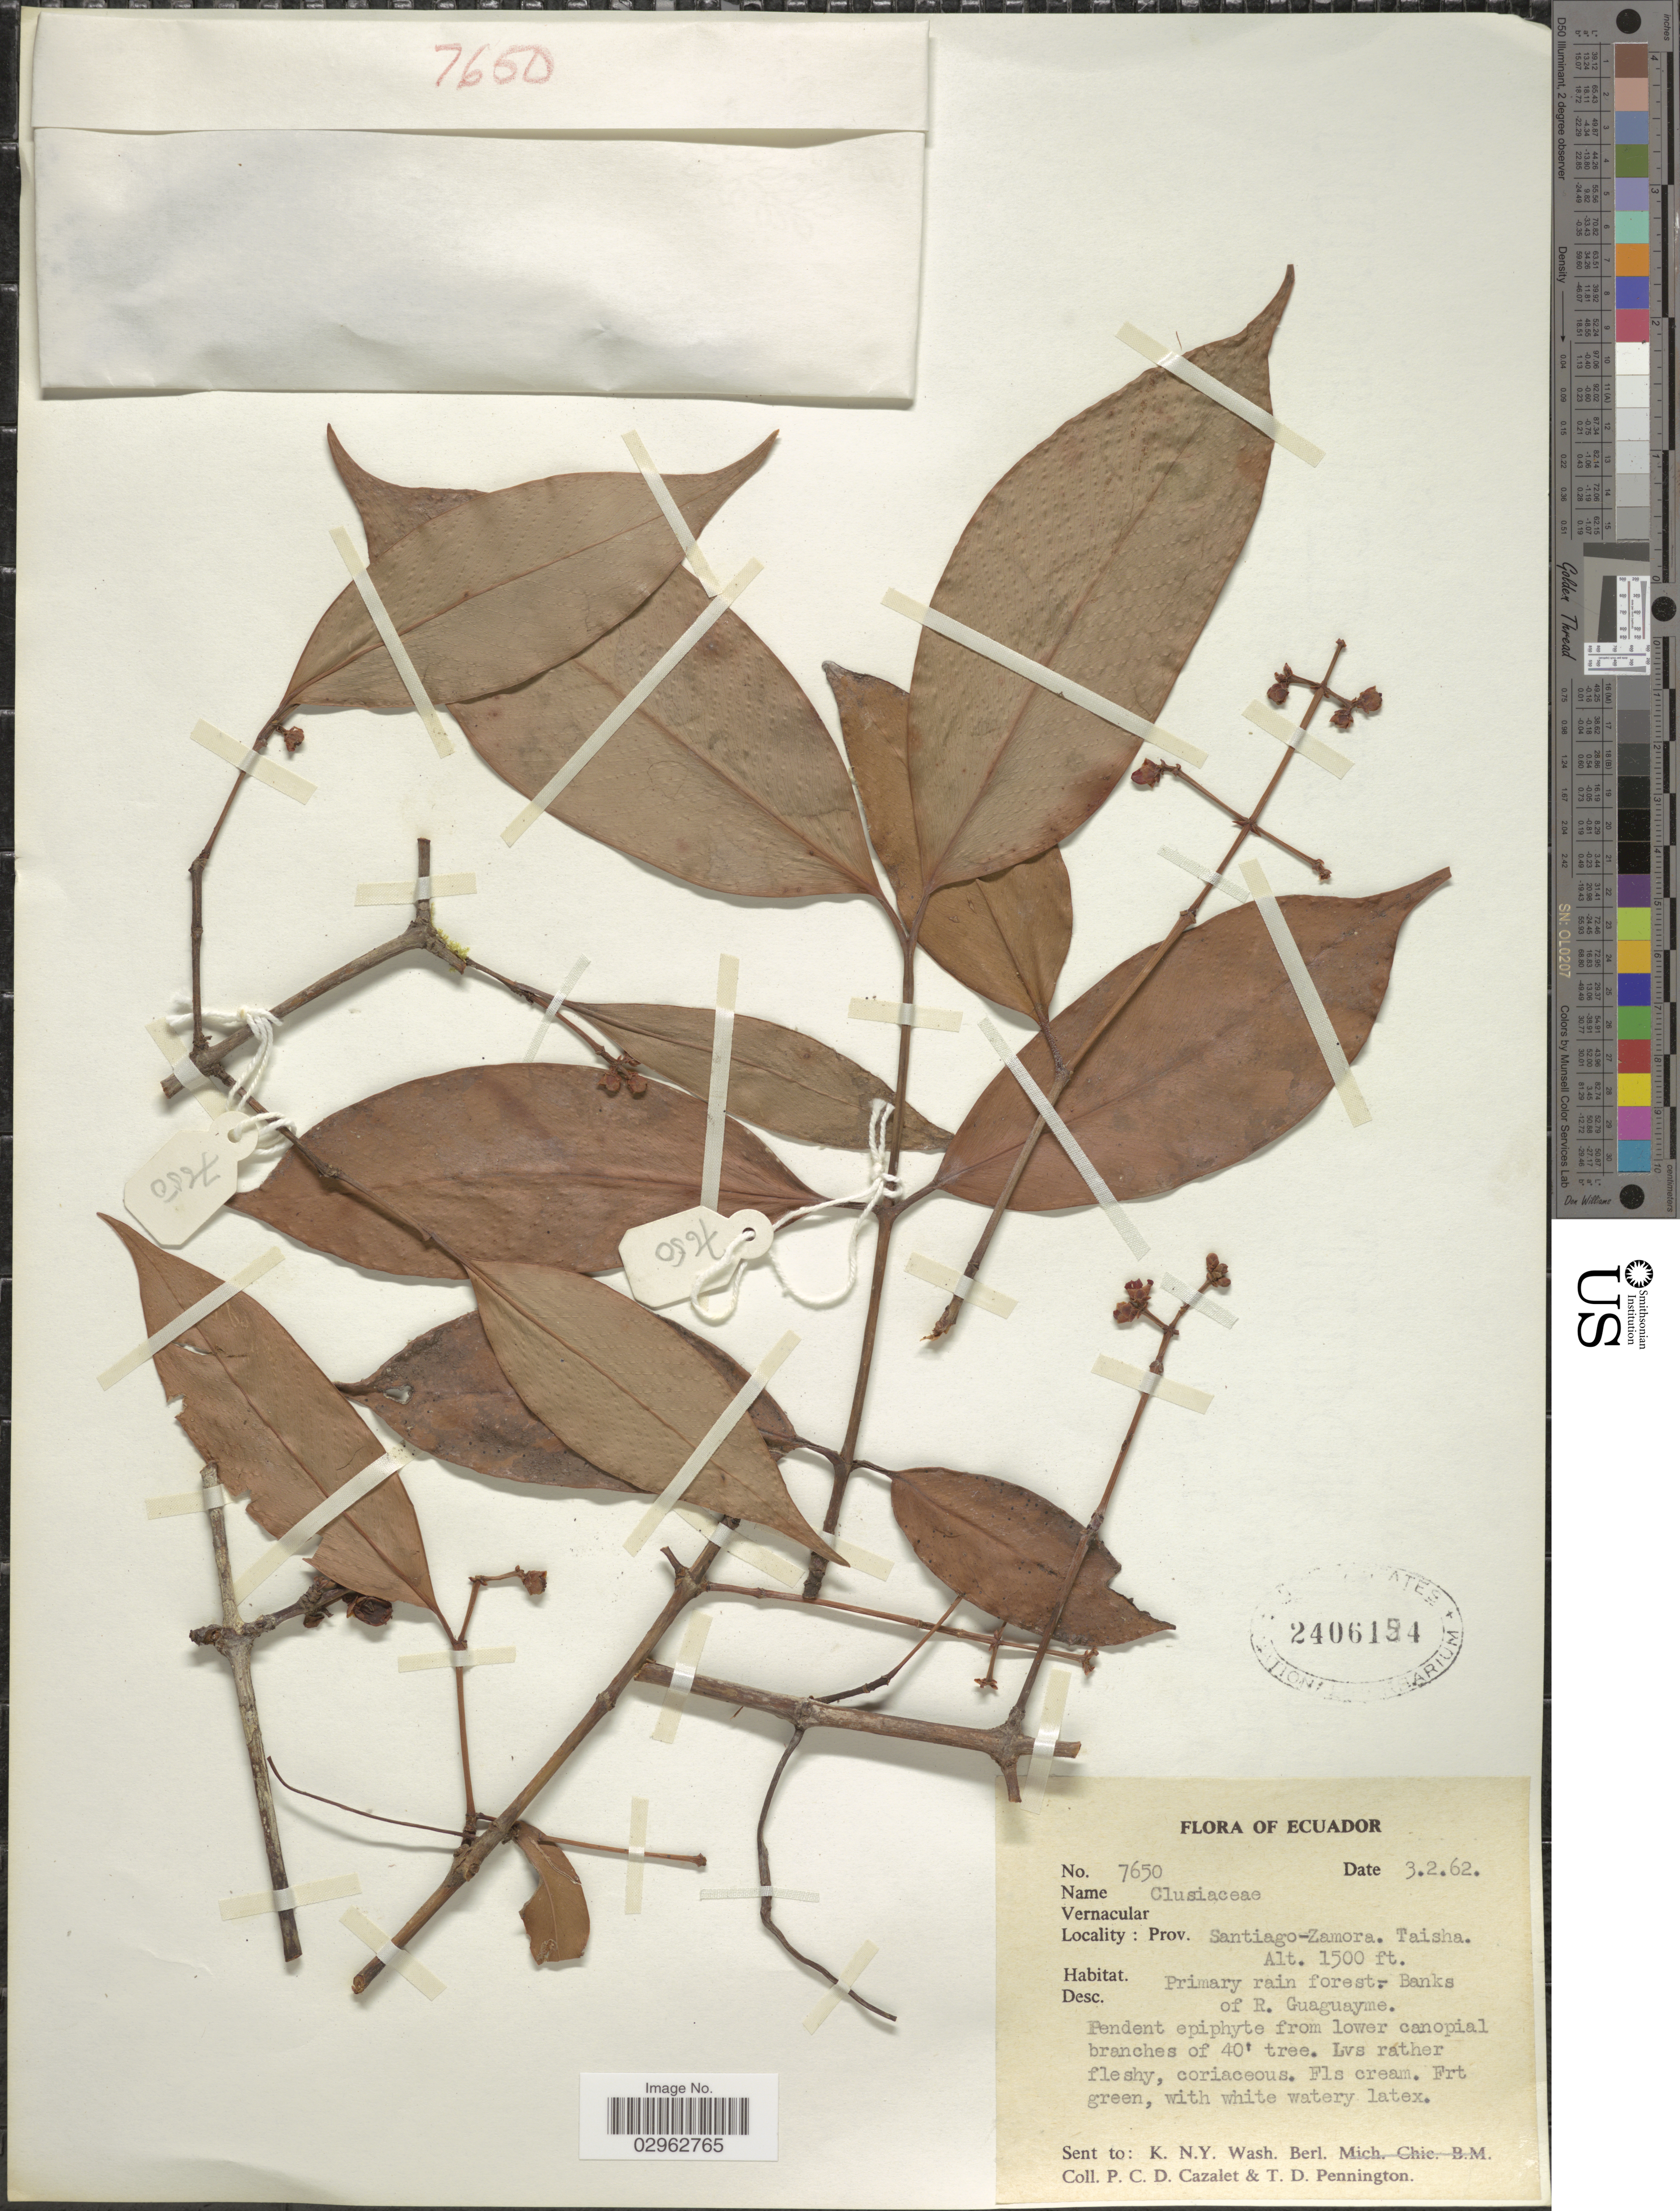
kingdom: Plantae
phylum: Tracheophyta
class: Magnoliopsida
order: Malpighiales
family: Clusiaceae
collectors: P. C. D. Cazalet & T. D. Pennington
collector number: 7650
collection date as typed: Transcribed d/m/y: 3/2/62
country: Ecuador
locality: Prov. Santiago-Zamora, Taisha.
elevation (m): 457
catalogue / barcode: US 2406154